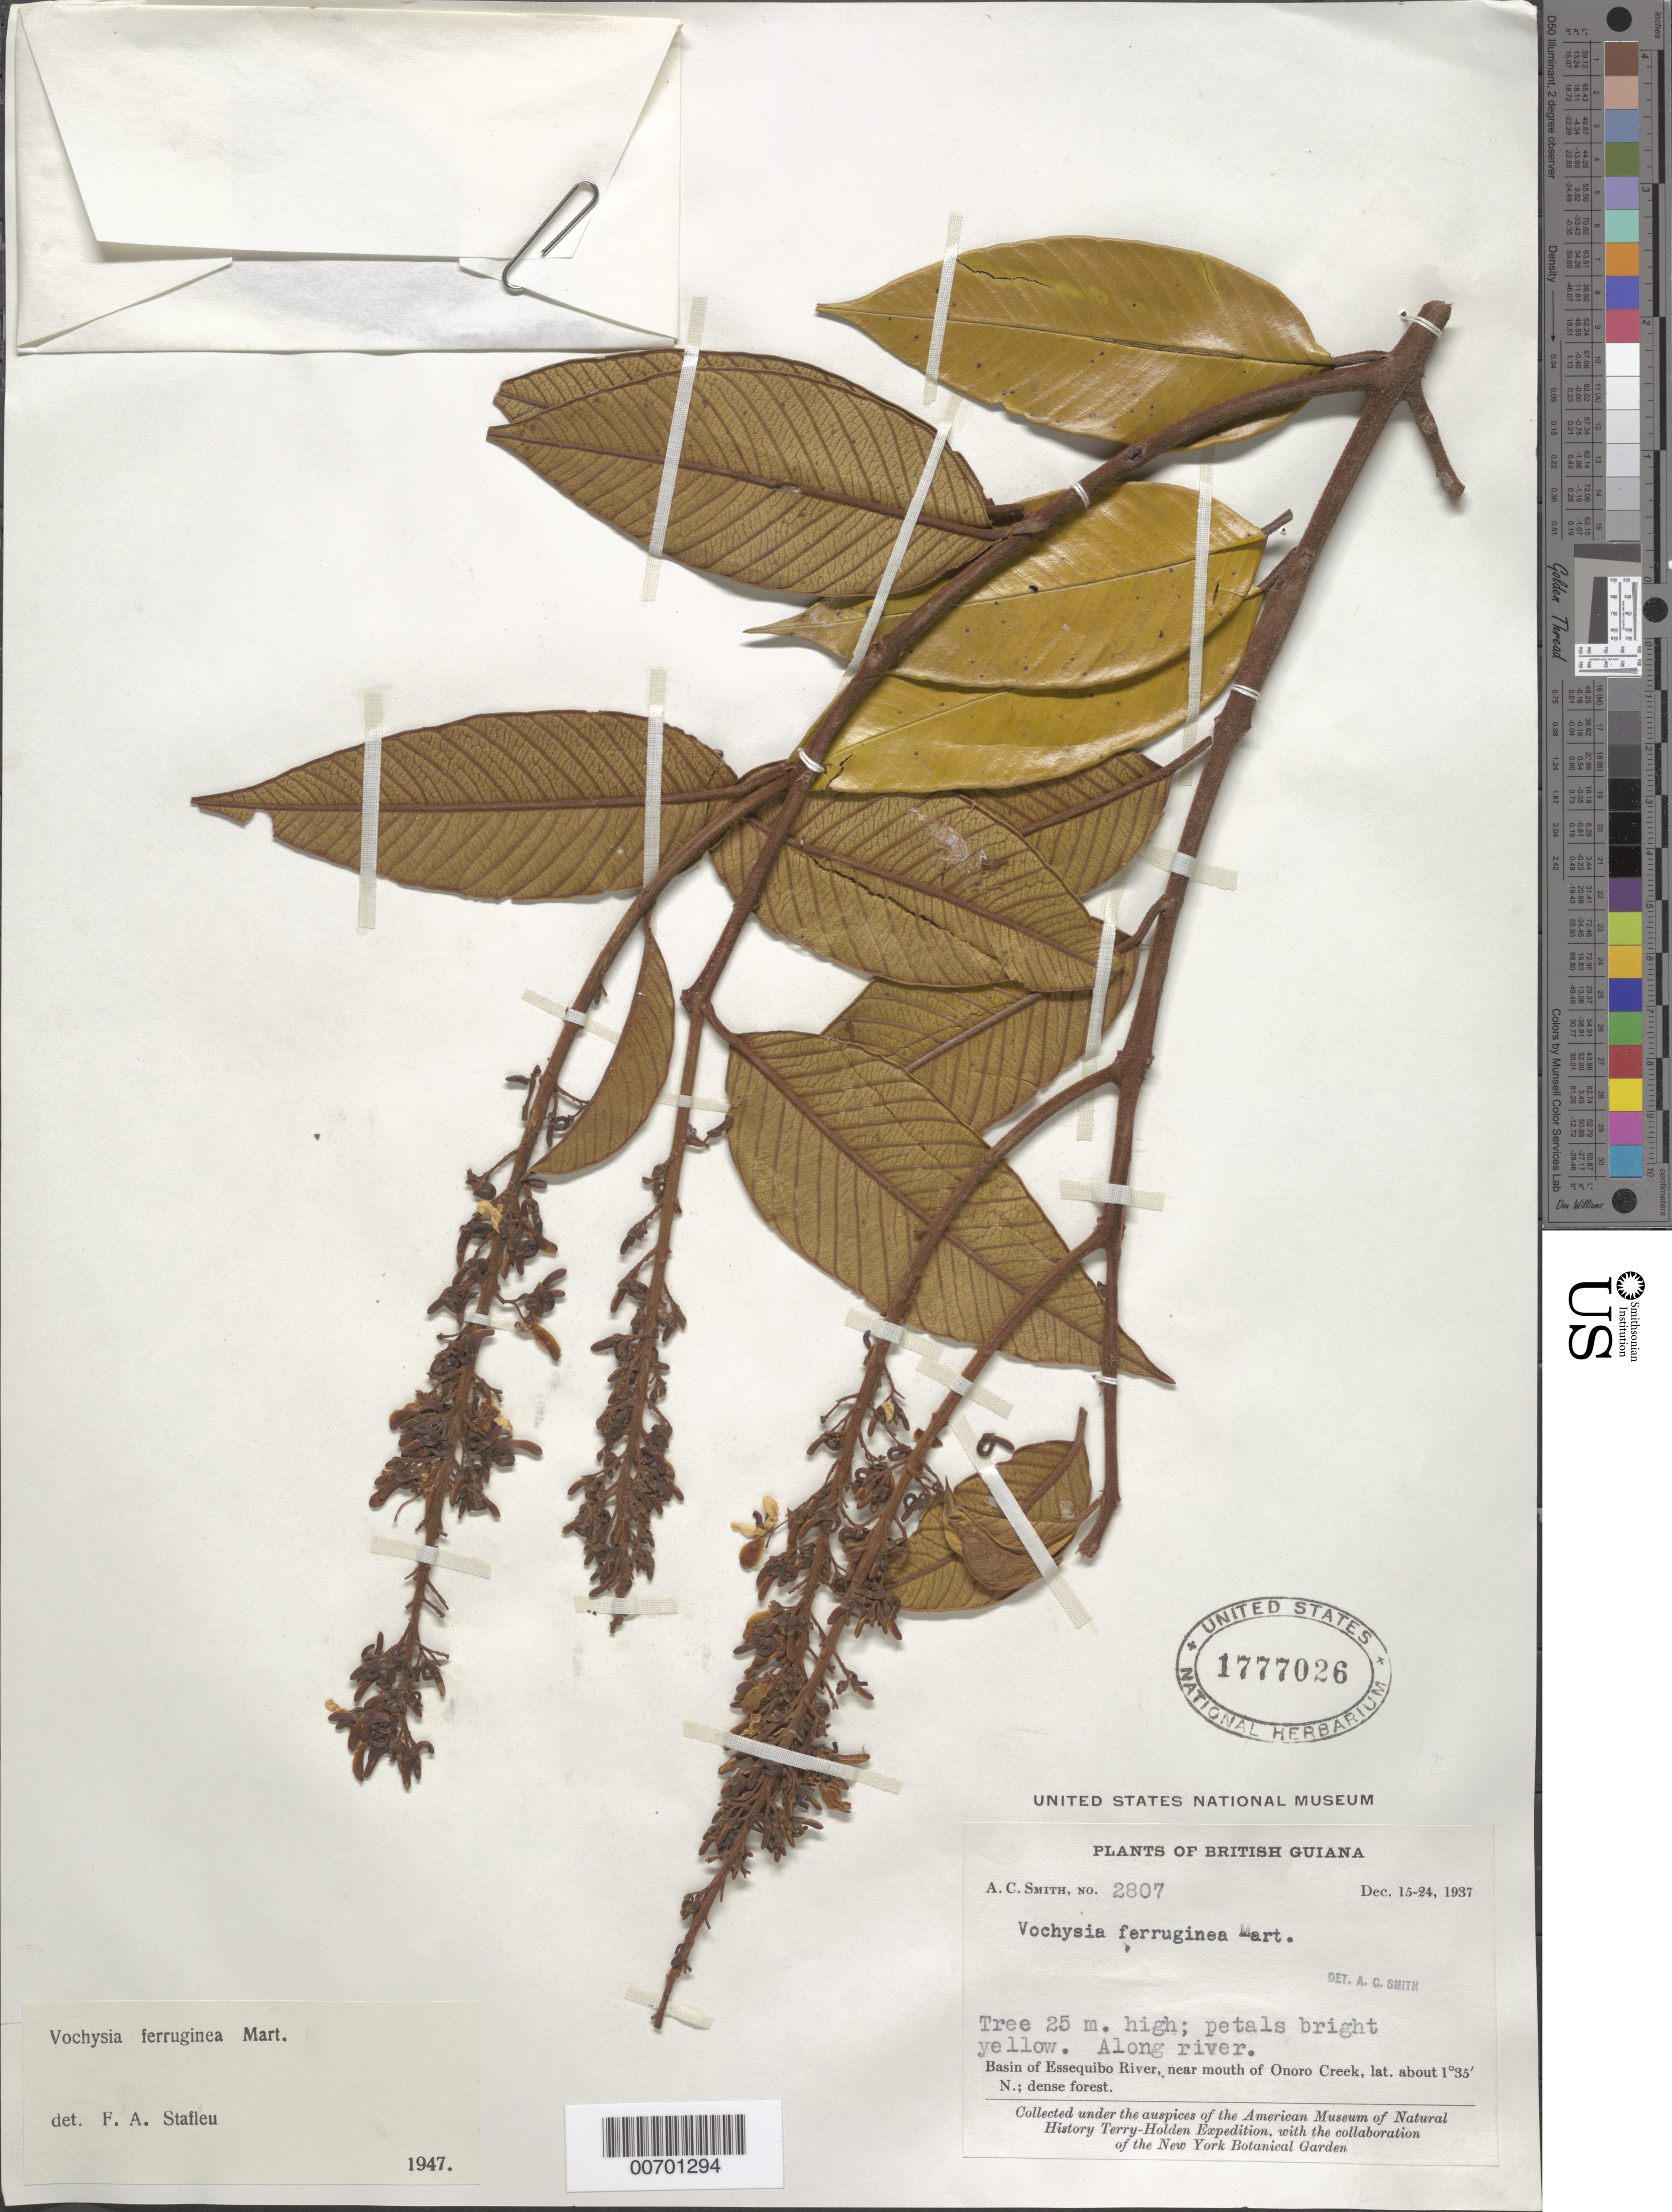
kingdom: Plantae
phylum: Tracheophyta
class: Magnoliopsida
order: Myrtales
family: Vochysiaceae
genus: Vochysia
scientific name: Vochysia ferruginea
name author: Mart.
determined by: Smith, A. C.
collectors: A. C. Smith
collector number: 2807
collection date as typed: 15-Dec-37 to 24-Dec-37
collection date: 1937-12-15/1937-12-24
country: Guyana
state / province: U. Takutu-U. Essequibo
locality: Onoro Creek (near mouth), Essequibo River basin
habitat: Dense forest, along river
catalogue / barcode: US 1777026